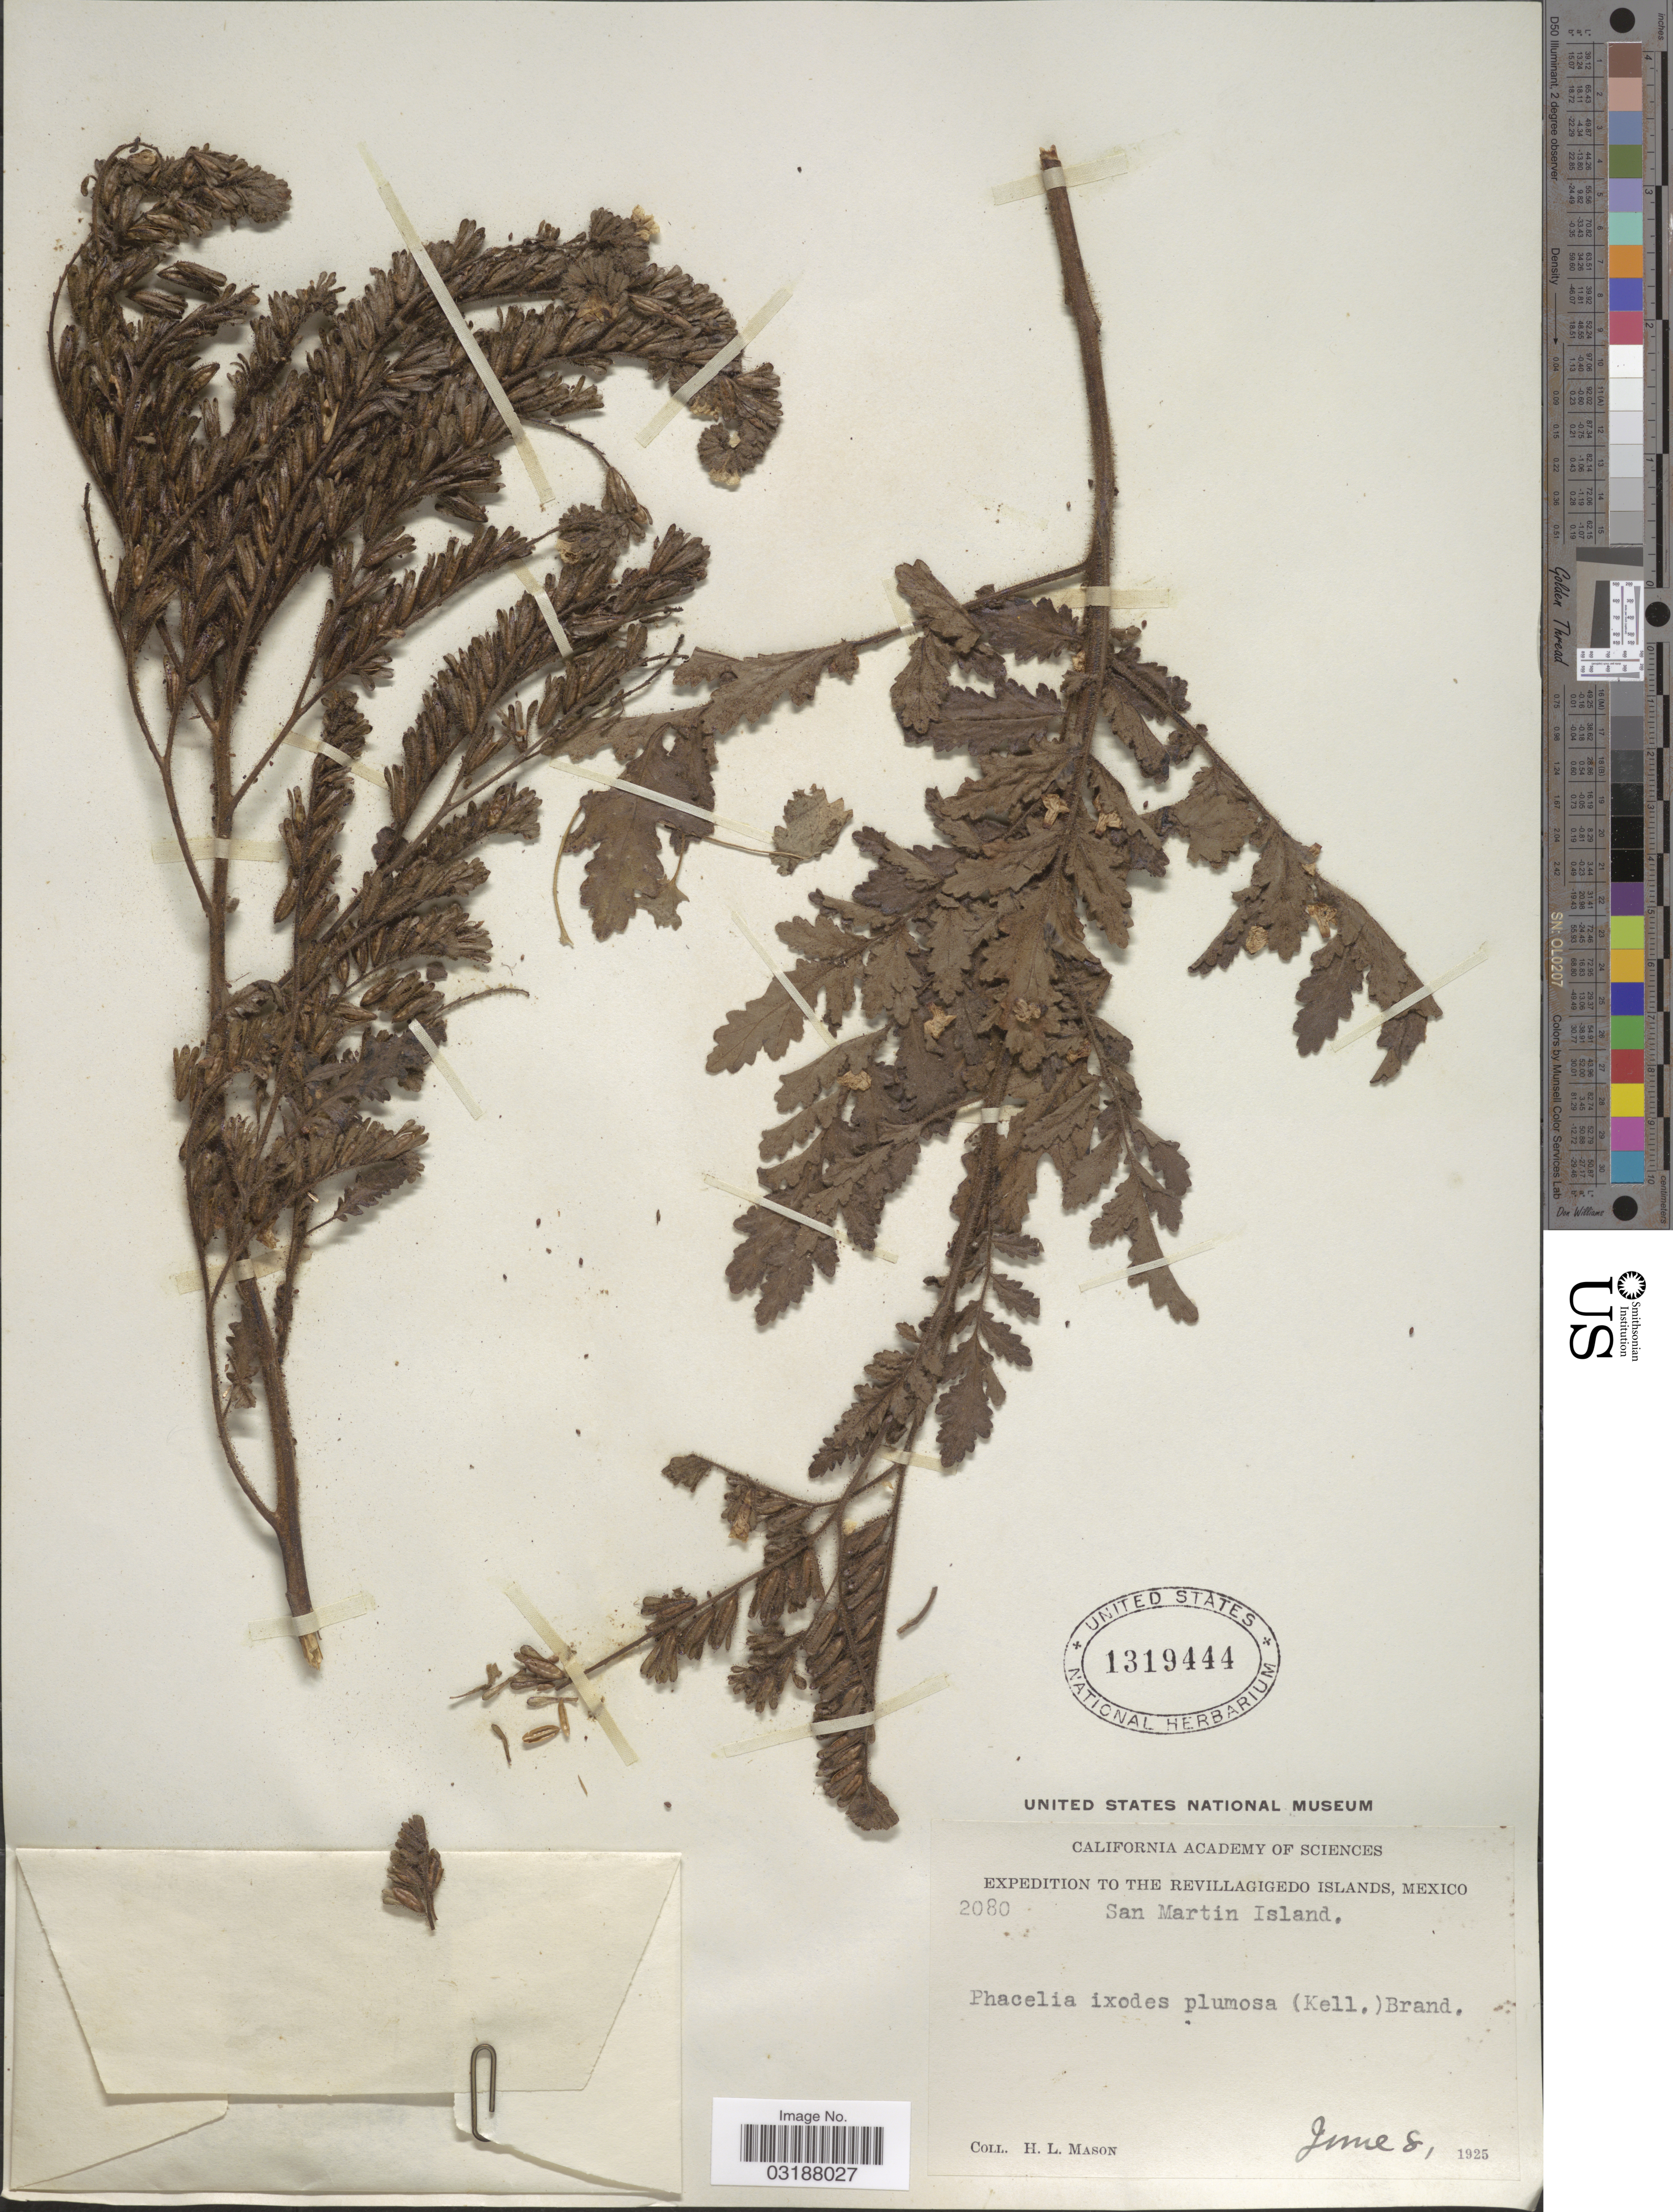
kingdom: Plantae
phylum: Tracheophyta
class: Magnoliopsida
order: Boraginales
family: Hydrophyllaceae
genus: Phacelia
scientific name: Phacelia ixodes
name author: Kellogg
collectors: H. L. Mason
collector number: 2080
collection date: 1925-06-08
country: Mexico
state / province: Colima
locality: The Revillagigedo Islands, San Martin Island.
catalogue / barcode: US 1319444